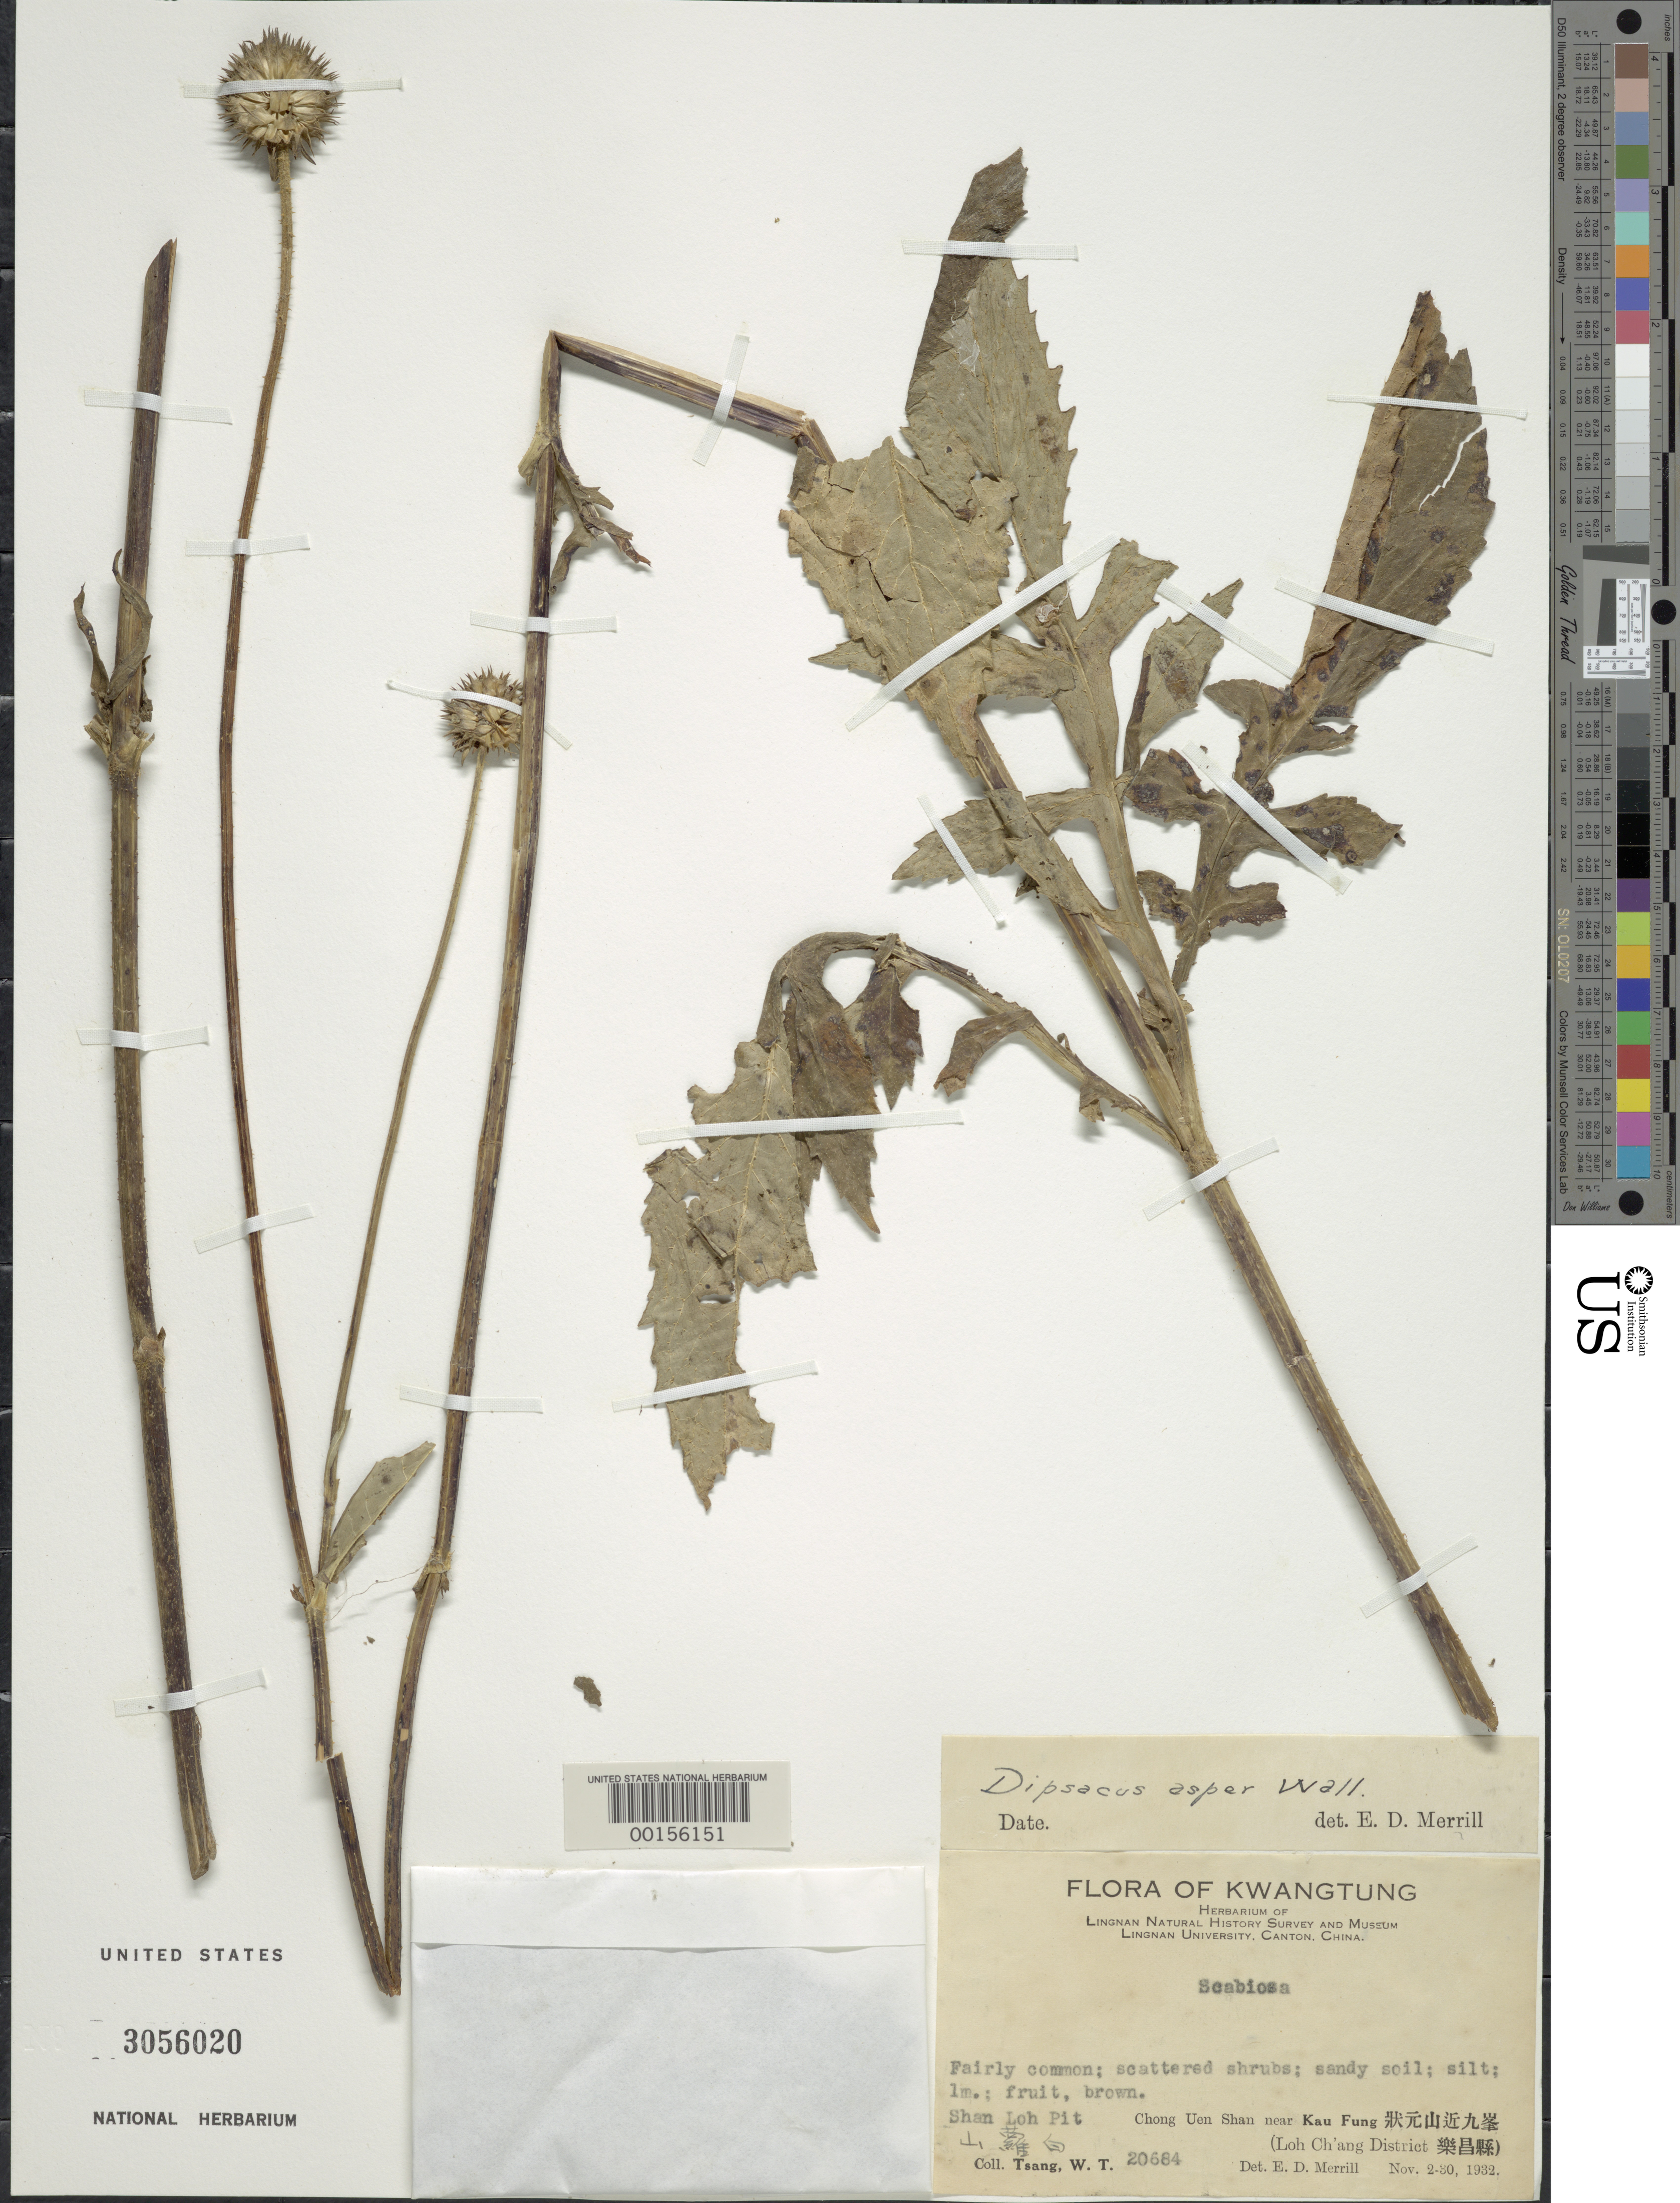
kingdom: Plantae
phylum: Tracheophyta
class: Magnoliopsida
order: Dipsacales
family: Caprifoliaceae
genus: Dipsacus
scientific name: Dipsacus asper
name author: Wall.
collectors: W. T. Tsang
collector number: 20684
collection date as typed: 02 Nov 1932 to 30 Nov 1932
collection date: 1932-11-02/1932-11-30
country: China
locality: Chong Uen Shan near Kau Fung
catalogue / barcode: US 3056020